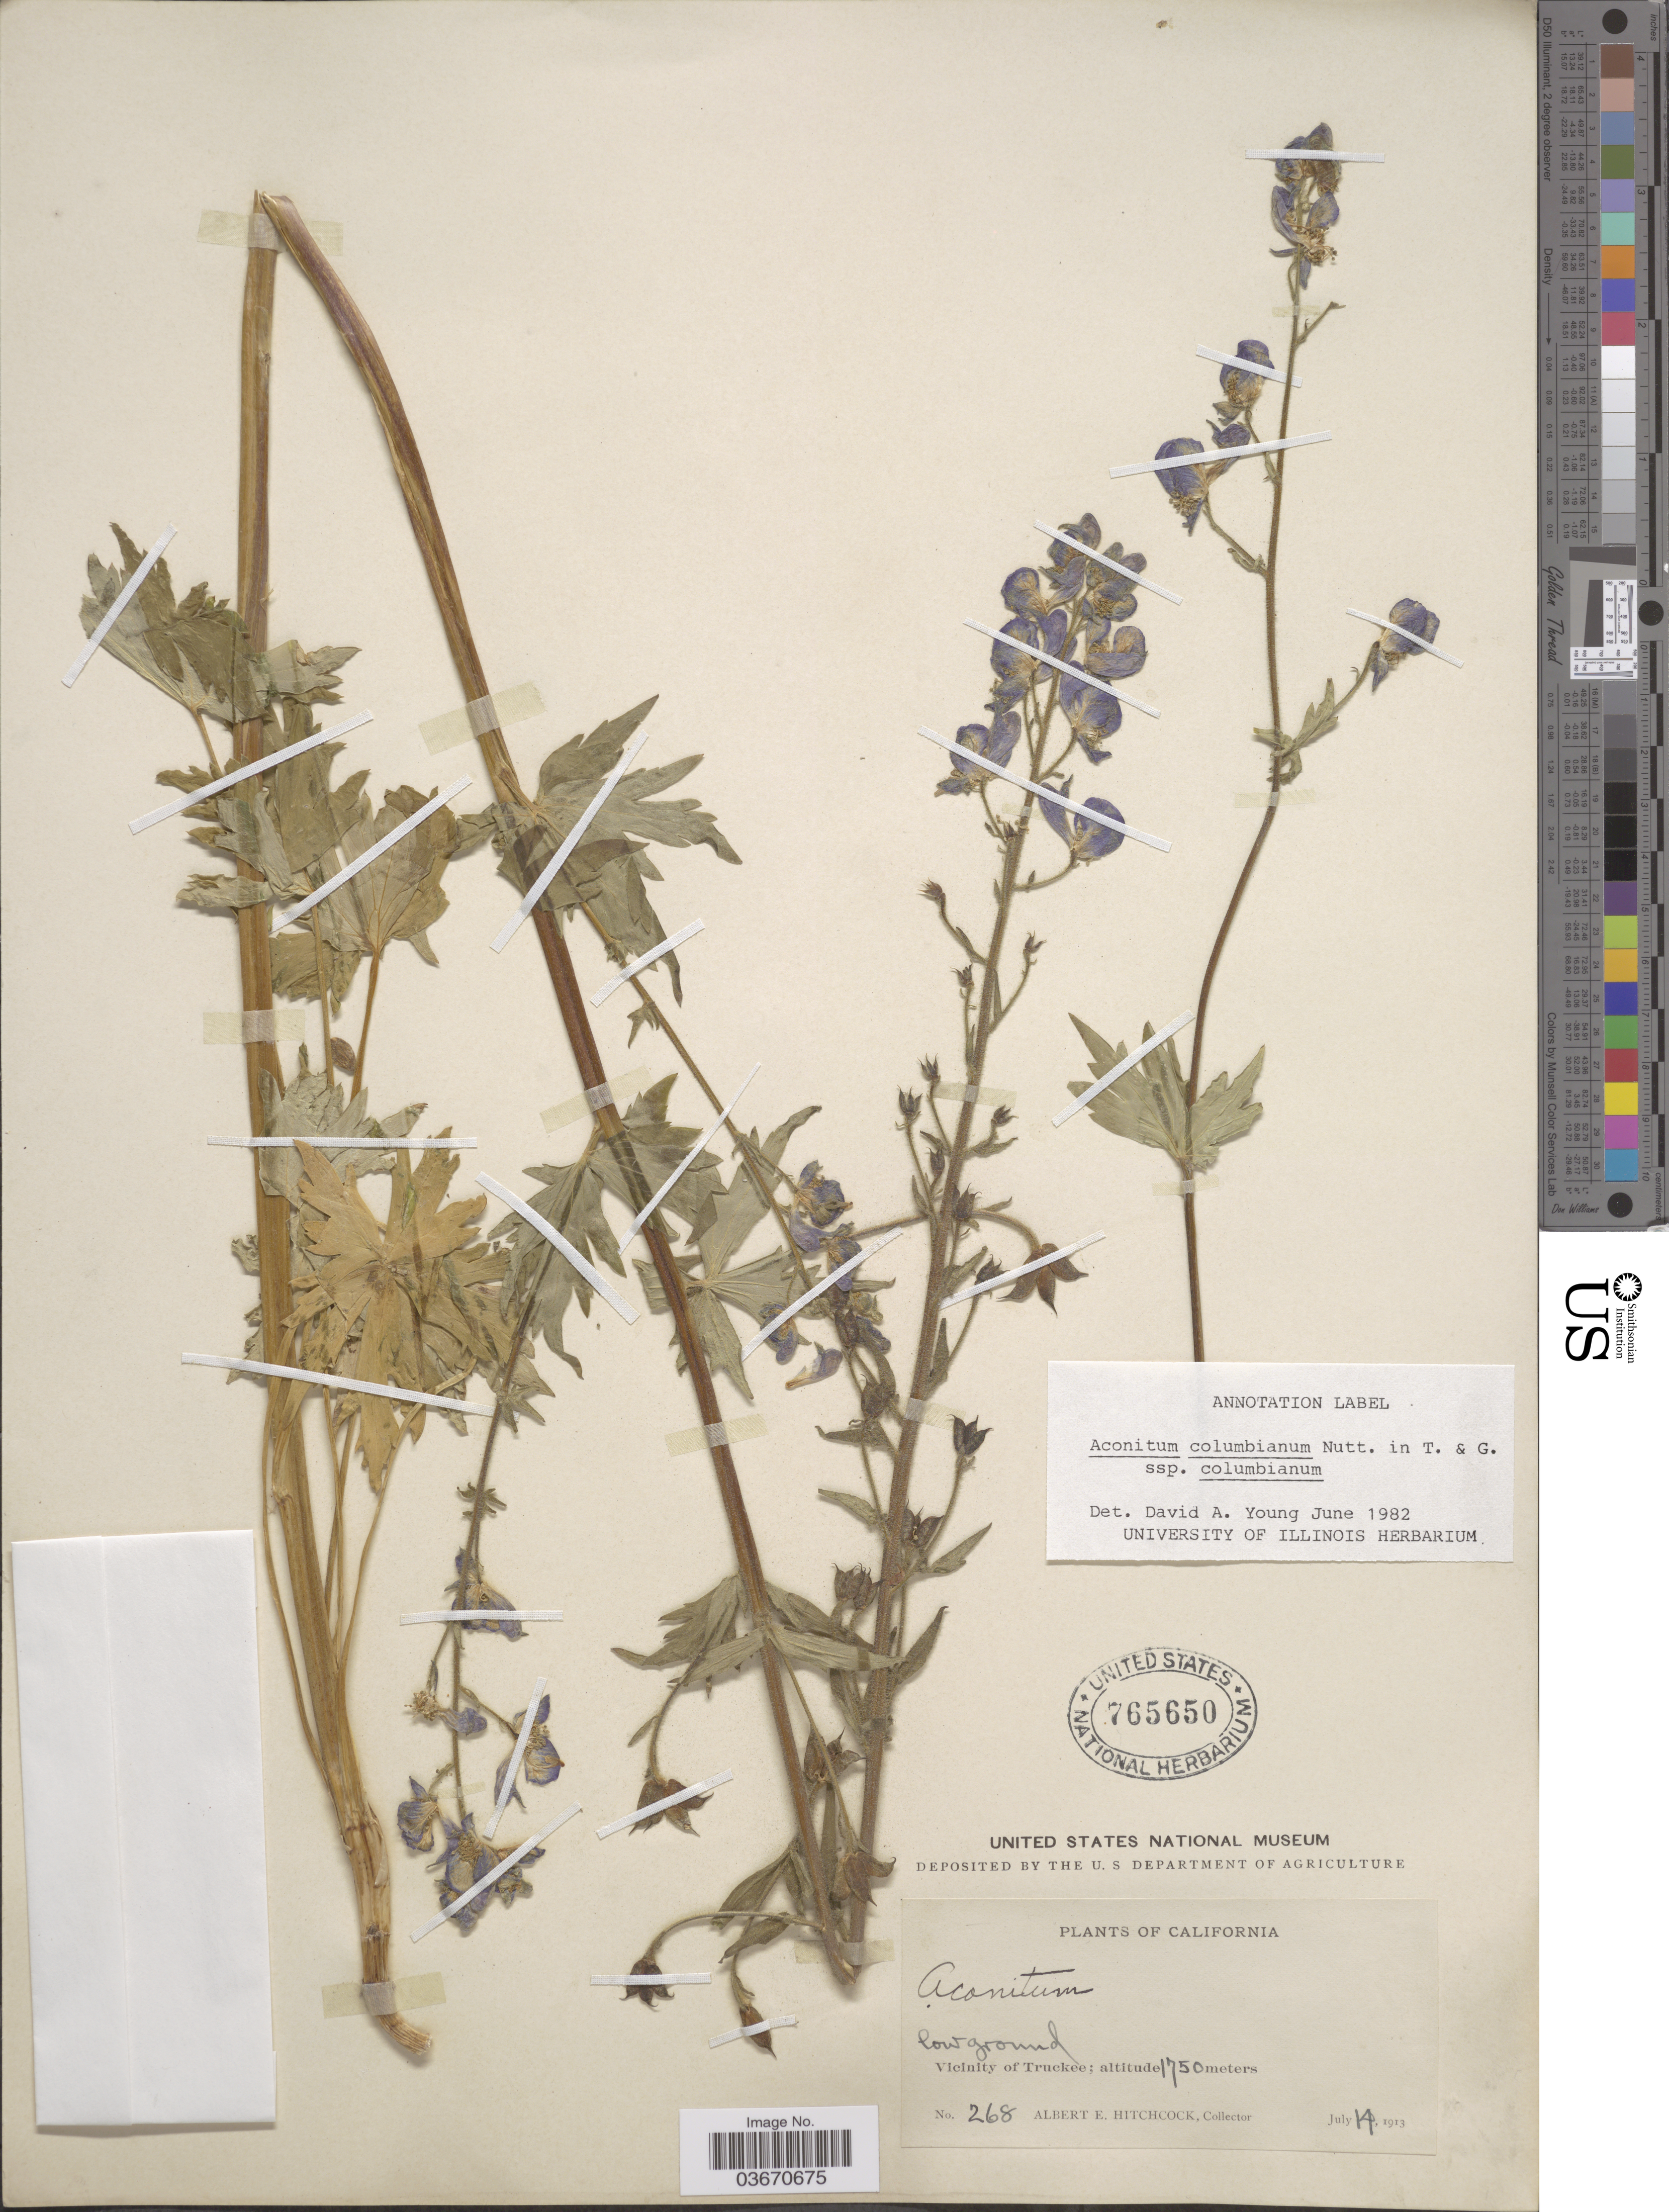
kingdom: Plantae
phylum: Tracheophyta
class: Magnoliopsida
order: Ranunculales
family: Ranunculaceae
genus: Aconitum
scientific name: Aconitum columbianum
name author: Nutt.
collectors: A. Hitchcock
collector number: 268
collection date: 1913-07-14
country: United States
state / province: California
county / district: Nevada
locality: Vicinity of Truckee.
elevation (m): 1750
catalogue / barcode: US 765650